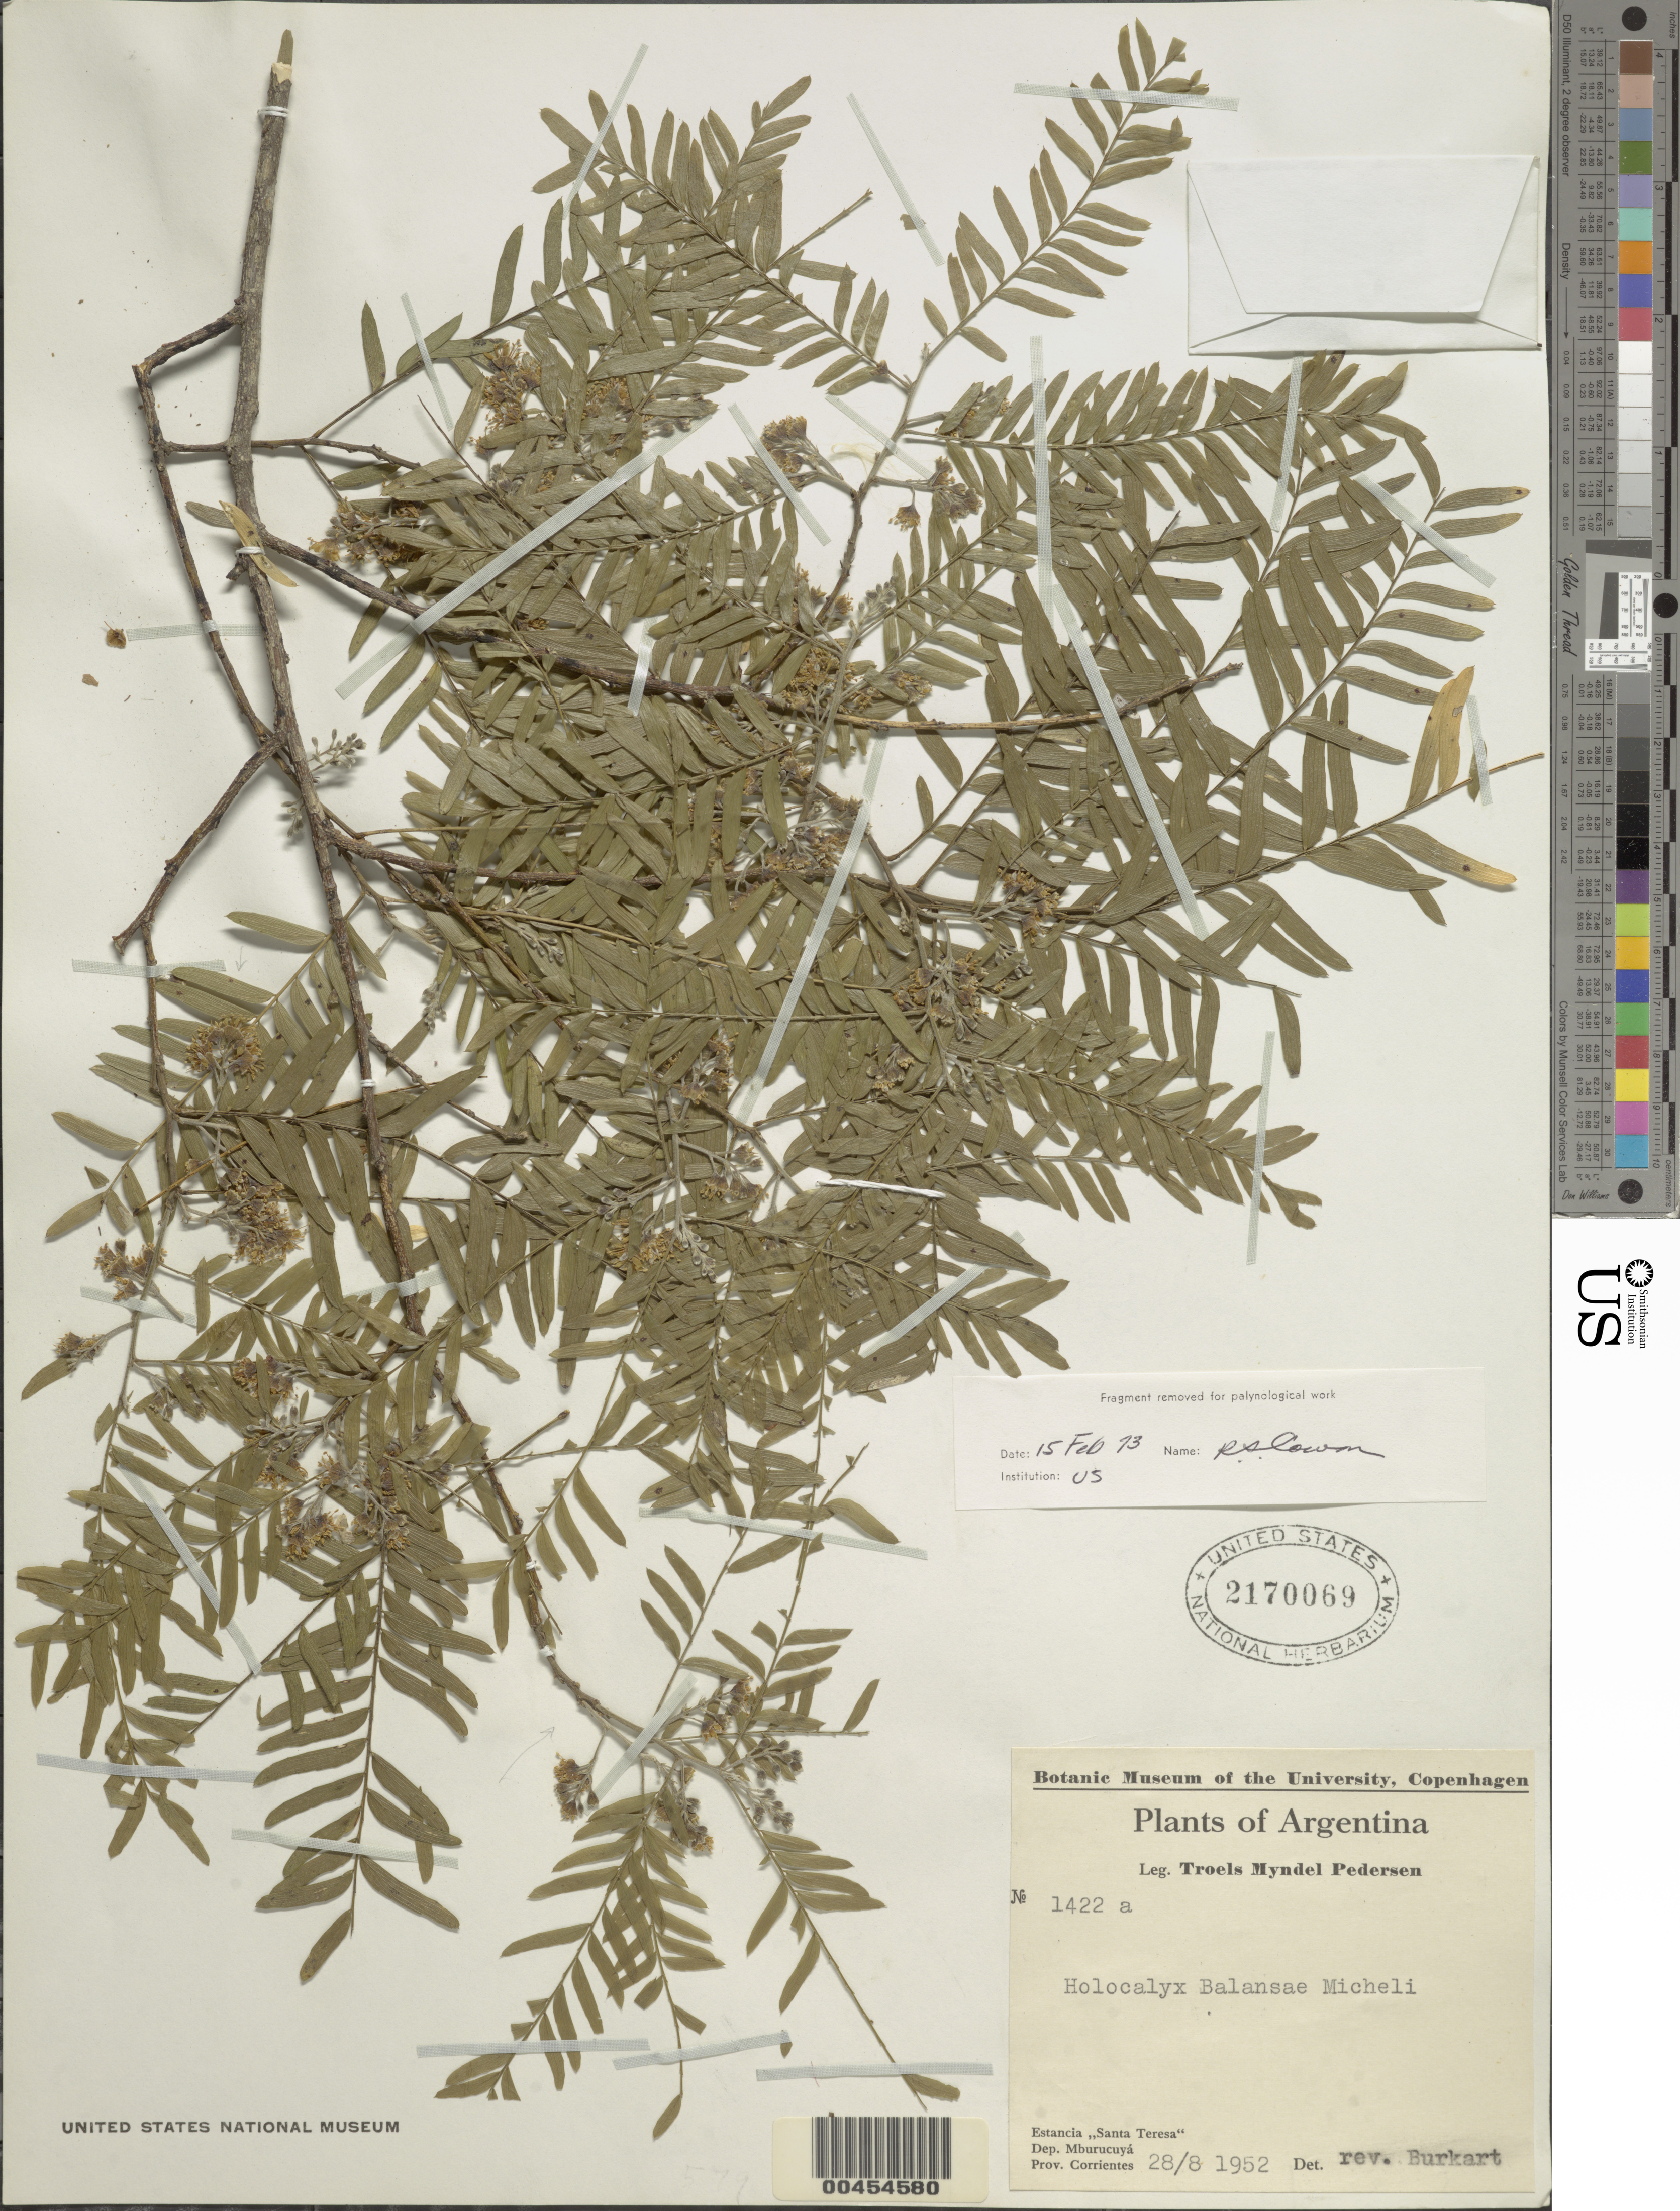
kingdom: Plantae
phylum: Tracheophyta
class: Magnoliopsida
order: Fabales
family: Fabaceae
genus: Holocalyx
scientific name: Holocalyx balansae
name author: Micheli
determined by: Stirton, Charles H.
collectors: T. M. Pedersen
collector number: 1422a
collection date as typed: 28 Aug 1952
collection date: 1952-08-28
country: Argentina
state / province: Corrientes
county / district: Mburucuyá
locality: Estancia Santa Teresa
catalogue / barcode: US 2170069